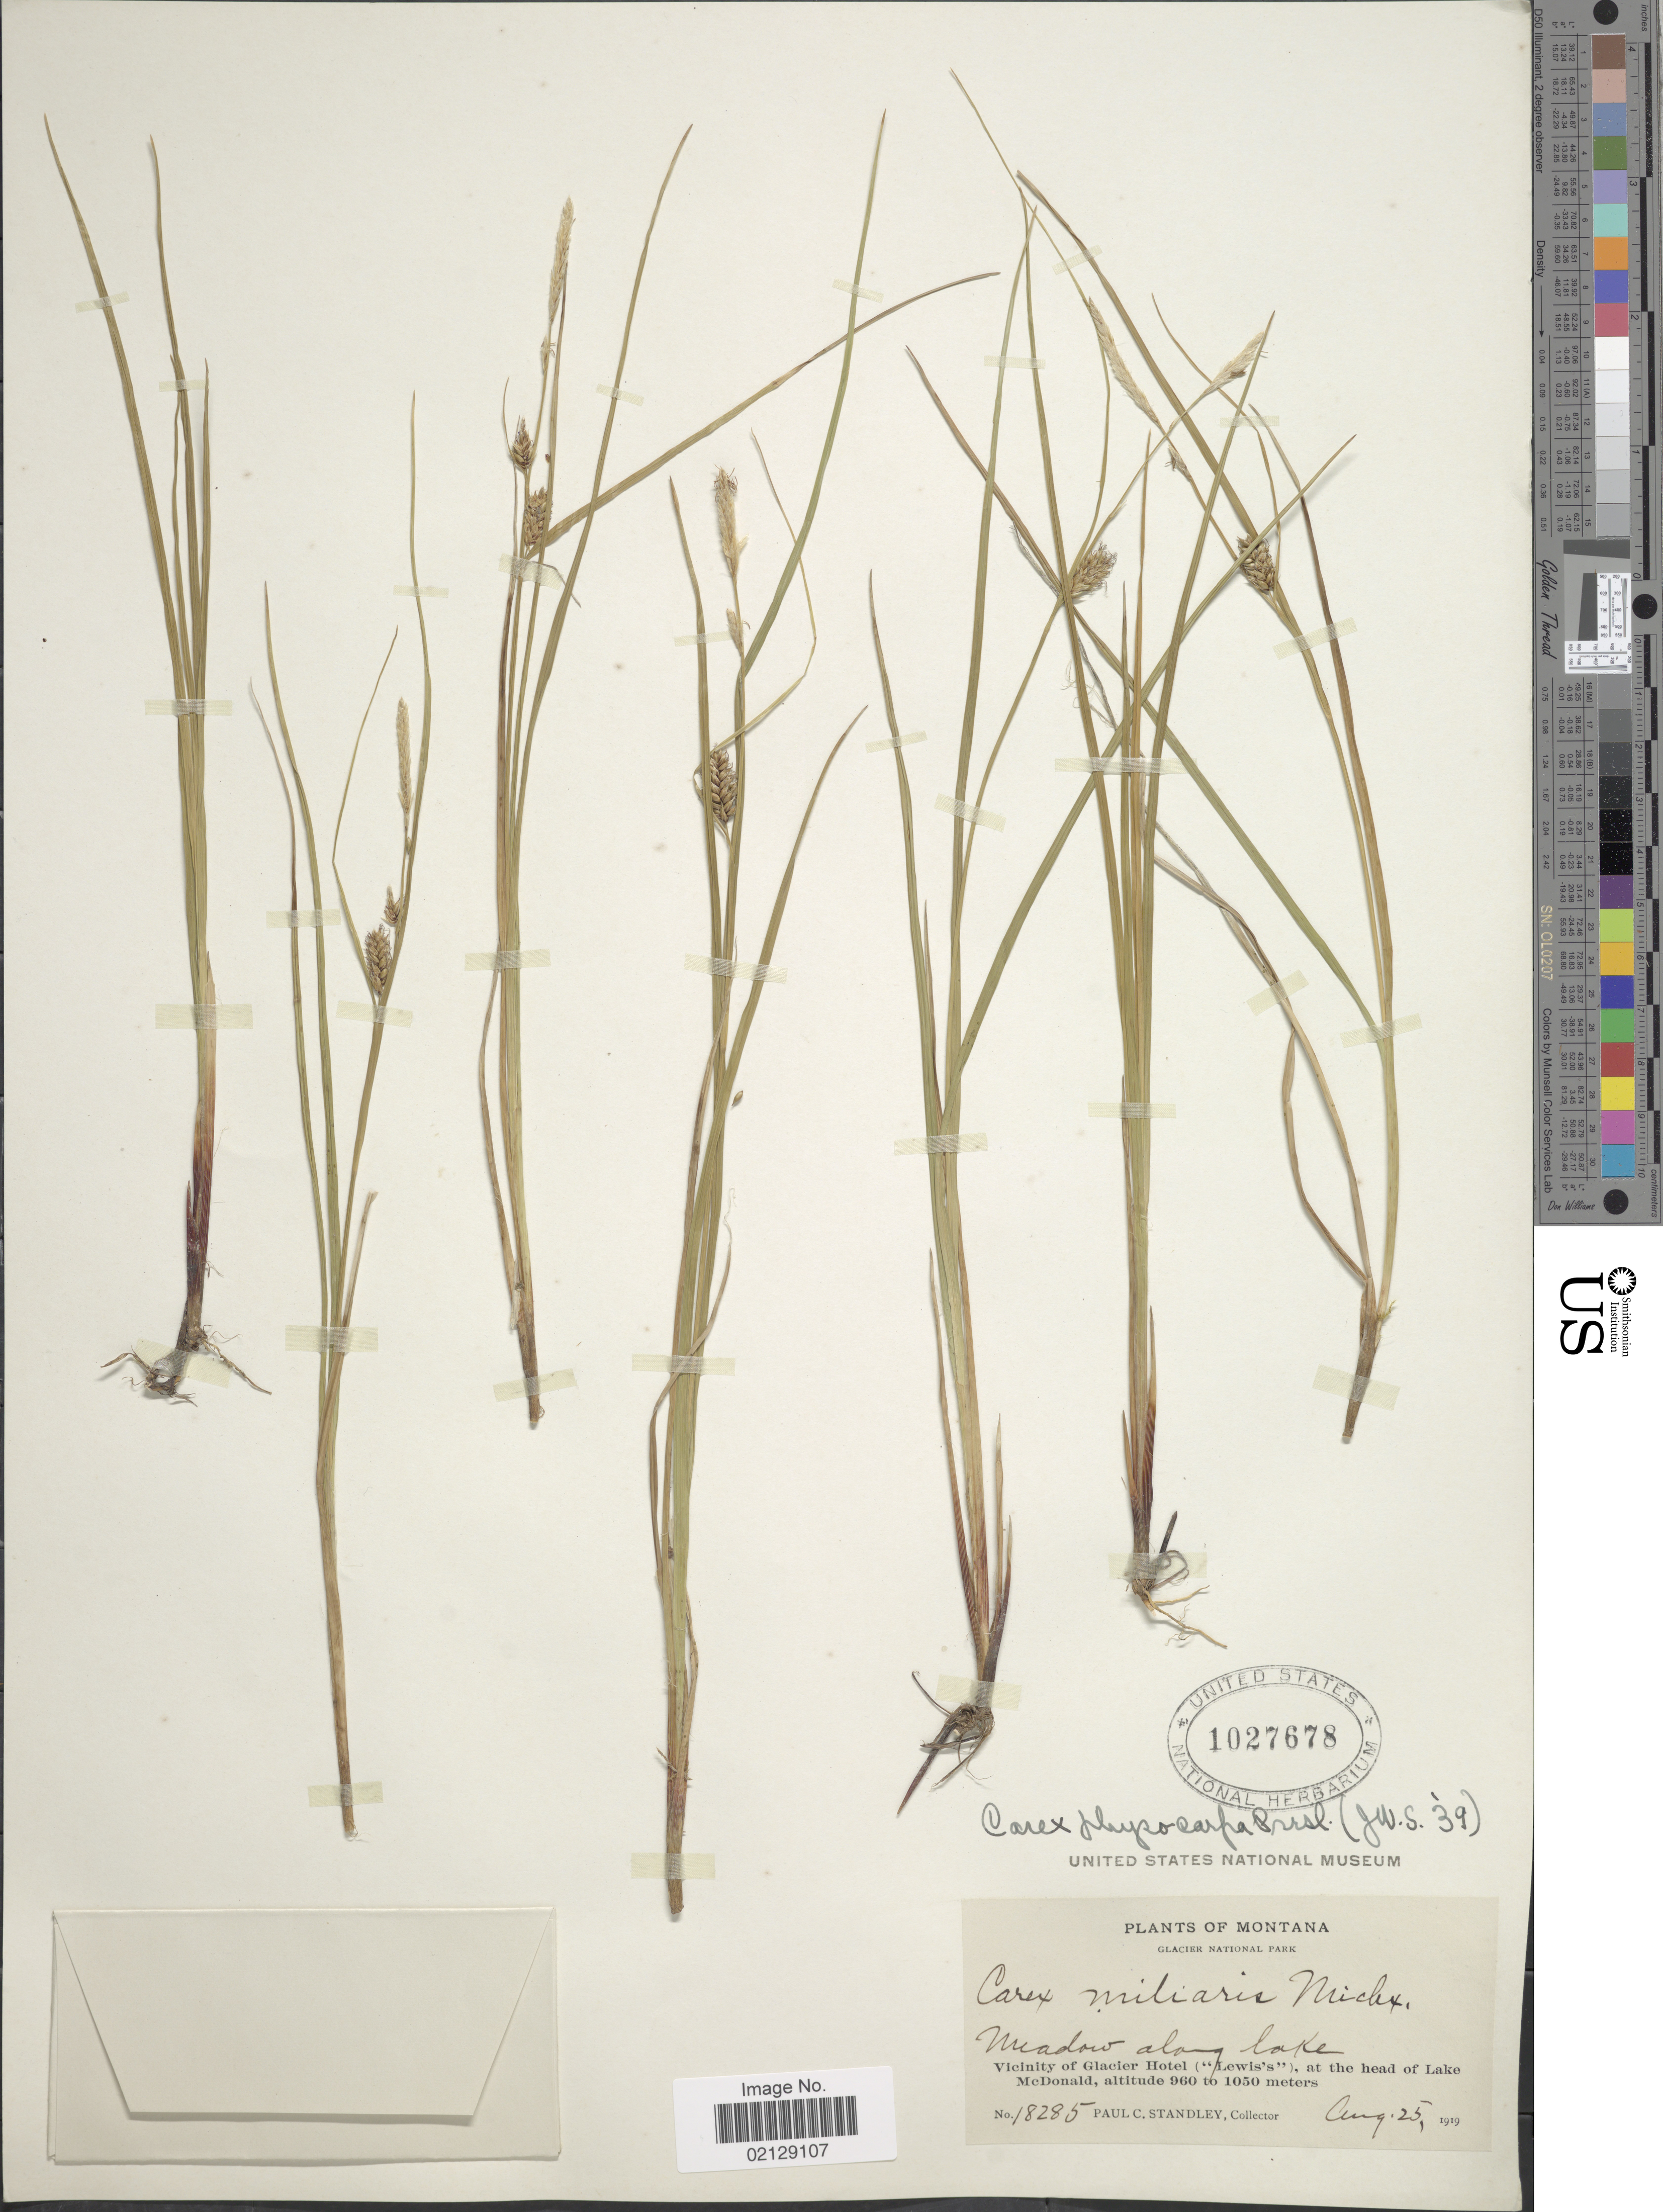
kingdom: Plantae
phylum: Tracheophyta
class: Liliopsida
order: Poales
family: Cyperaceae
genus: Carex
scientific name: Carex saxatilis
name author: L.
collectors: P. C. Standley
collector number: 18285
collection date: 1919-08-25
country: United States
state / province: Montana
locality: Montana, Glacier National Park, Vicinity of Glacier Hotel ("Lewis"), at the head of Lake McDonald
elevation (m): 960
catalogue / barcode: US 1027678